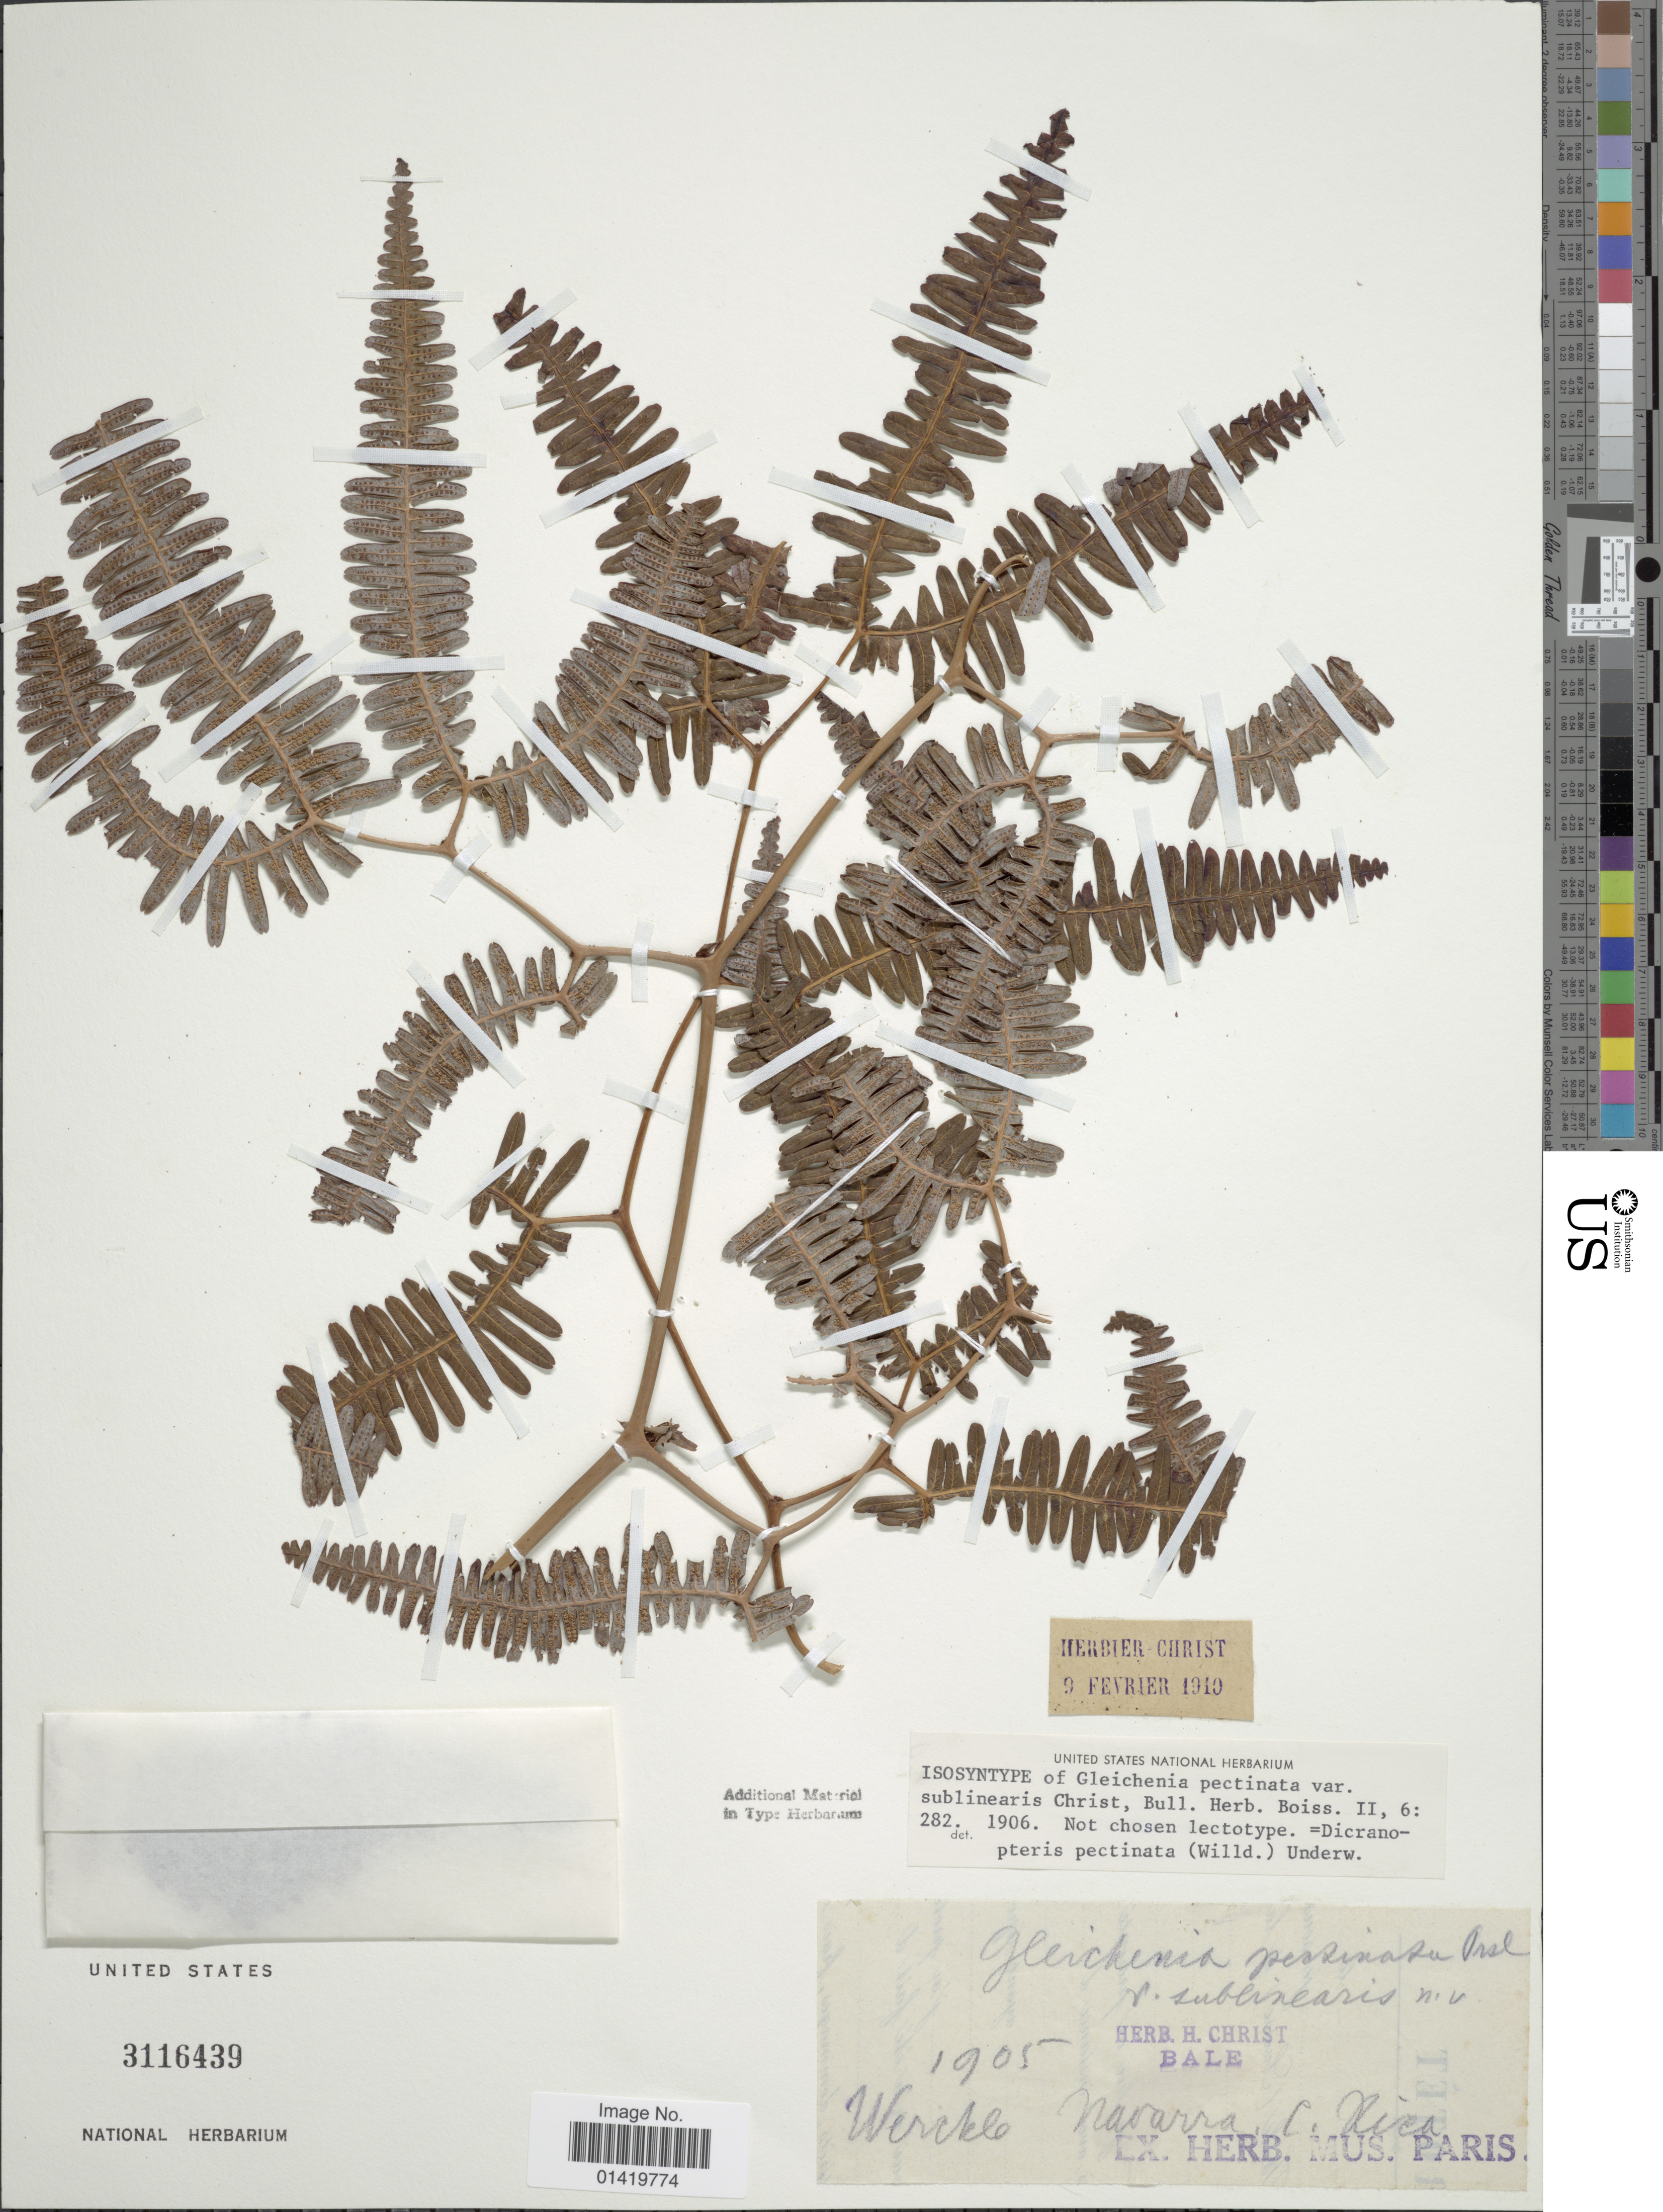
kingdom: Plantae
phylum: Tracheophyta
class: Polypodiopsida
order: Gleicheniales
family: Gleicheniaceae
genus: Gleichenella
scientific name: Gleichenella pectinata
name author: (Willd.) Ching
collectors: Werckle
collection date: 1905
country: Costa Rica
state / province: Cartago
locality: Navarro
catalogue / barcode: US 3116439